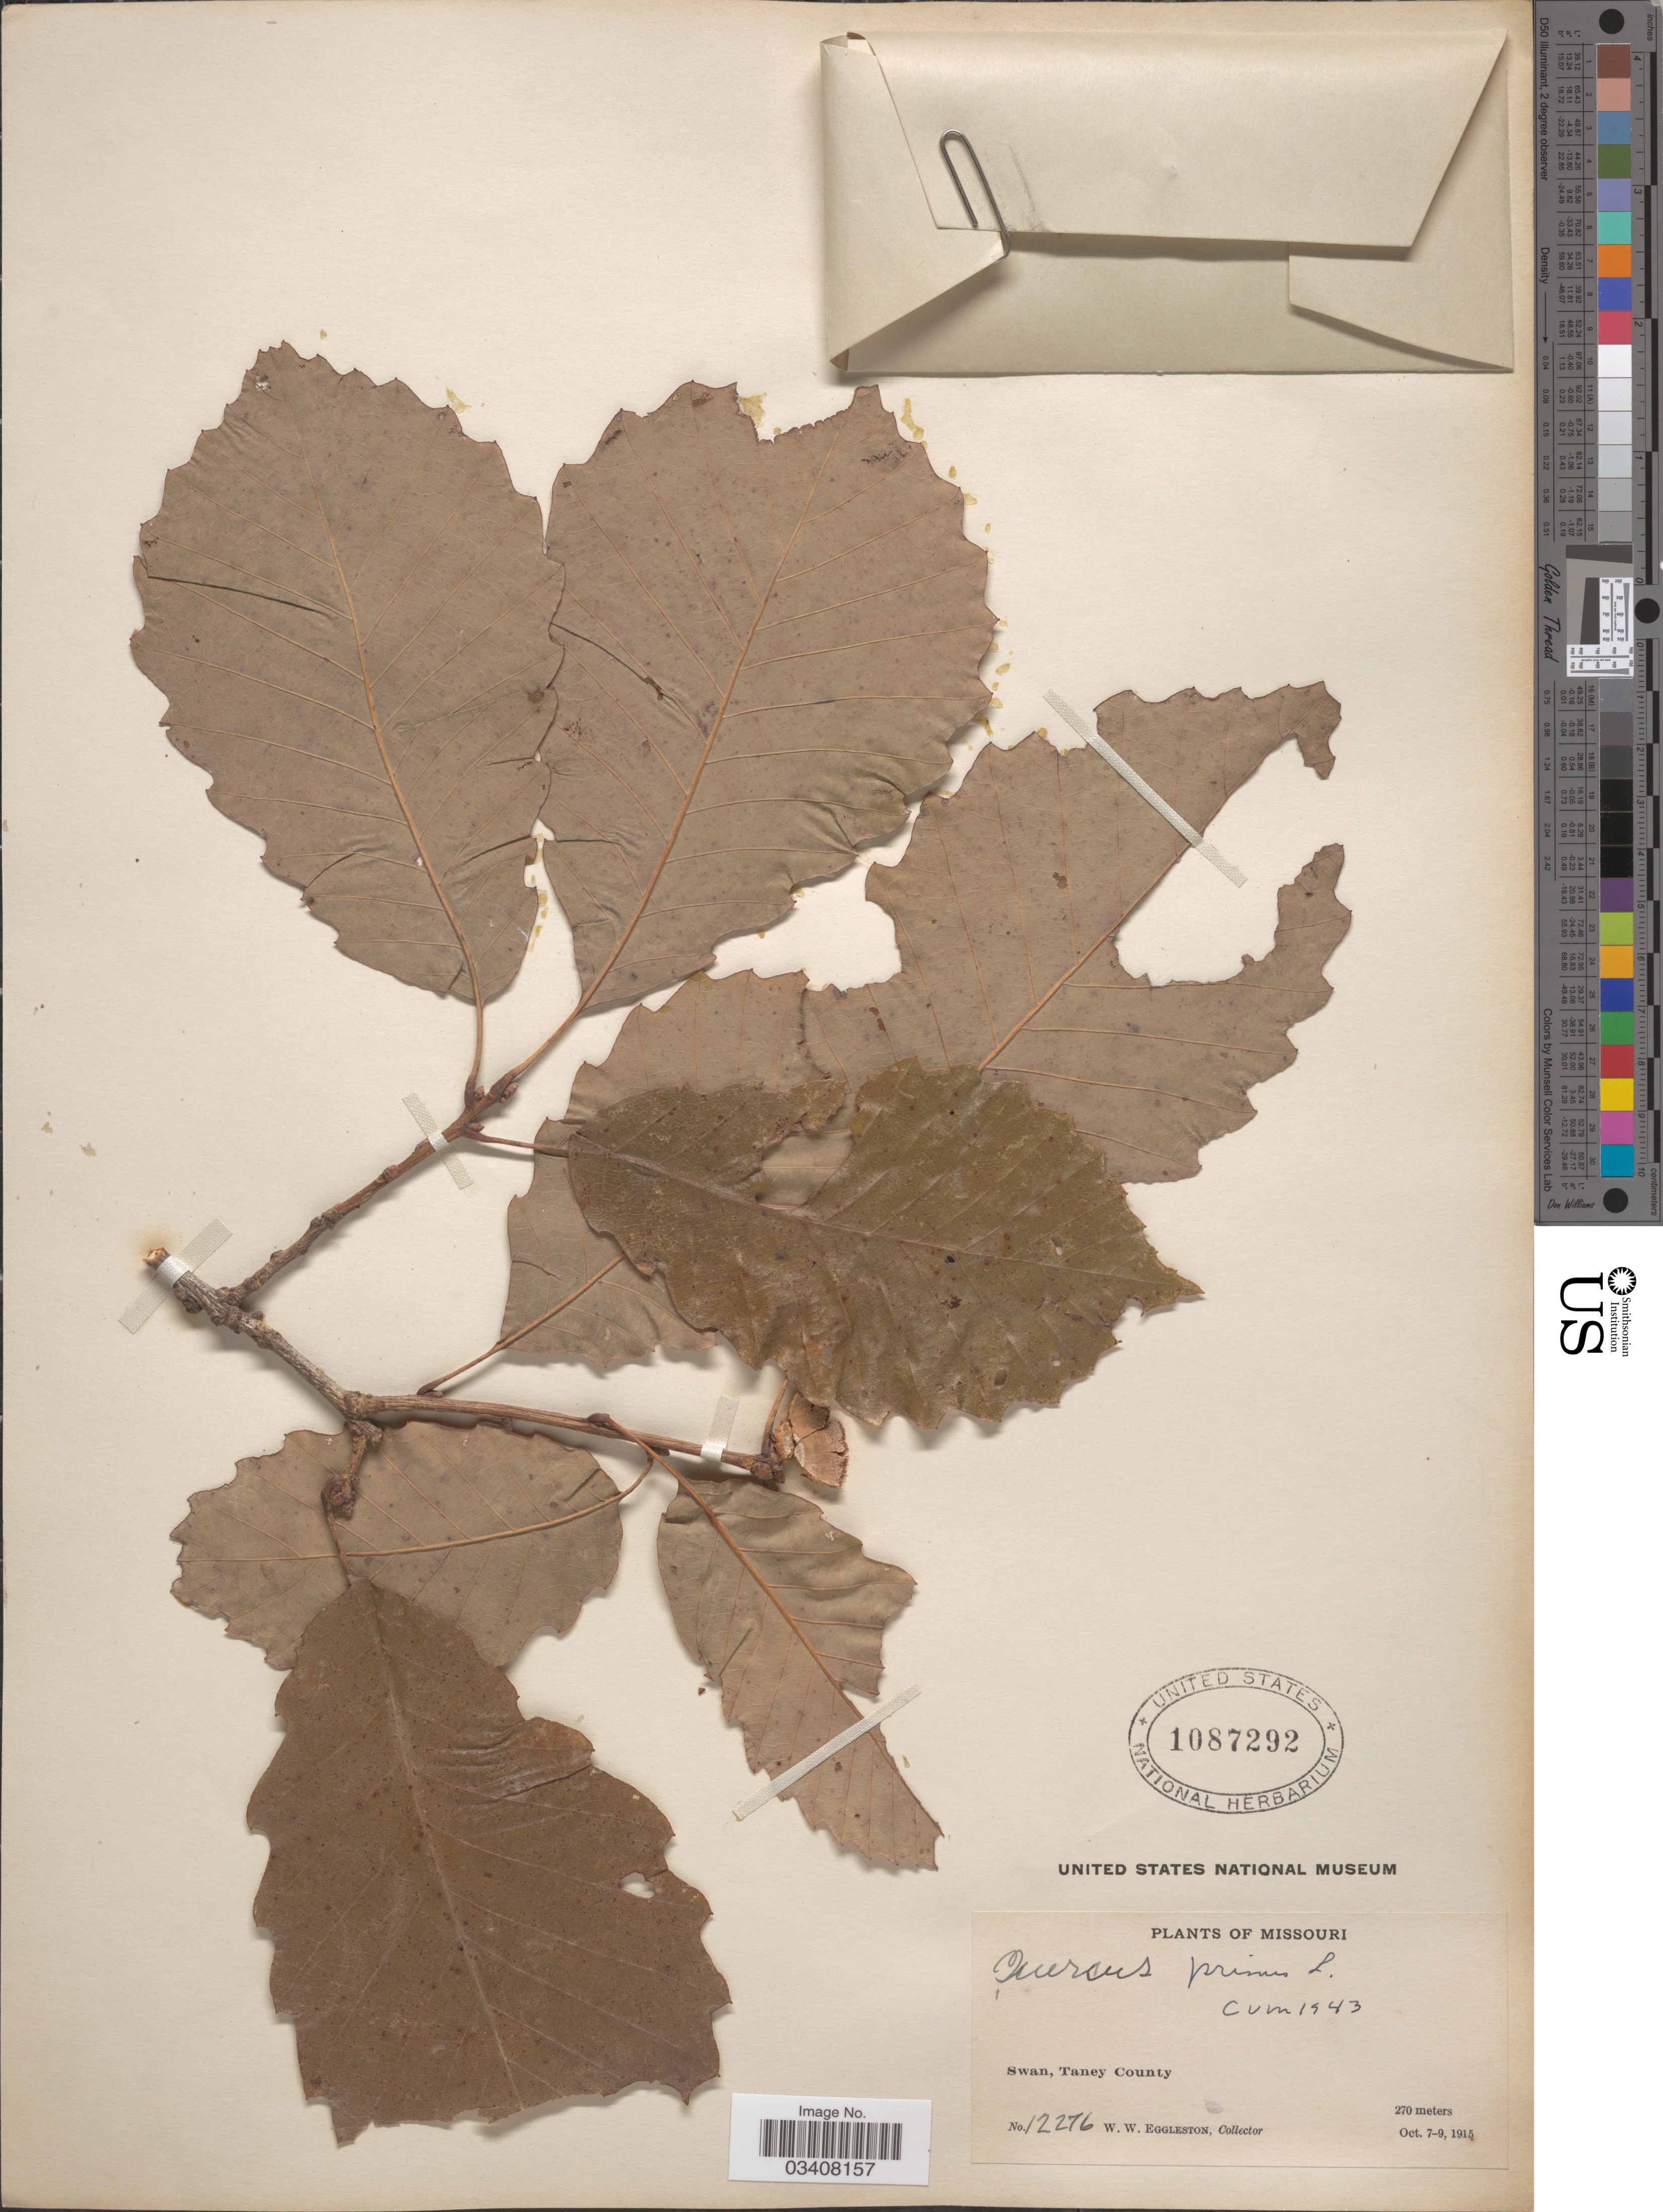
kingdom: Plantae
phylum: Tracheophyta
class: Magnoliopsida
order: Fagales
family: Fagaceae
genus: Quercus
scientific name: Quercus prinus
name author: L.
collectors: W. W. Eggleston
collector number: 12276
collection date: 1915-10-07/1915-10-09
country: United States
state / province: Missouri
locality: Swan, Taney County.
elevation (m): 270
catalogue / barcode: US 1087292